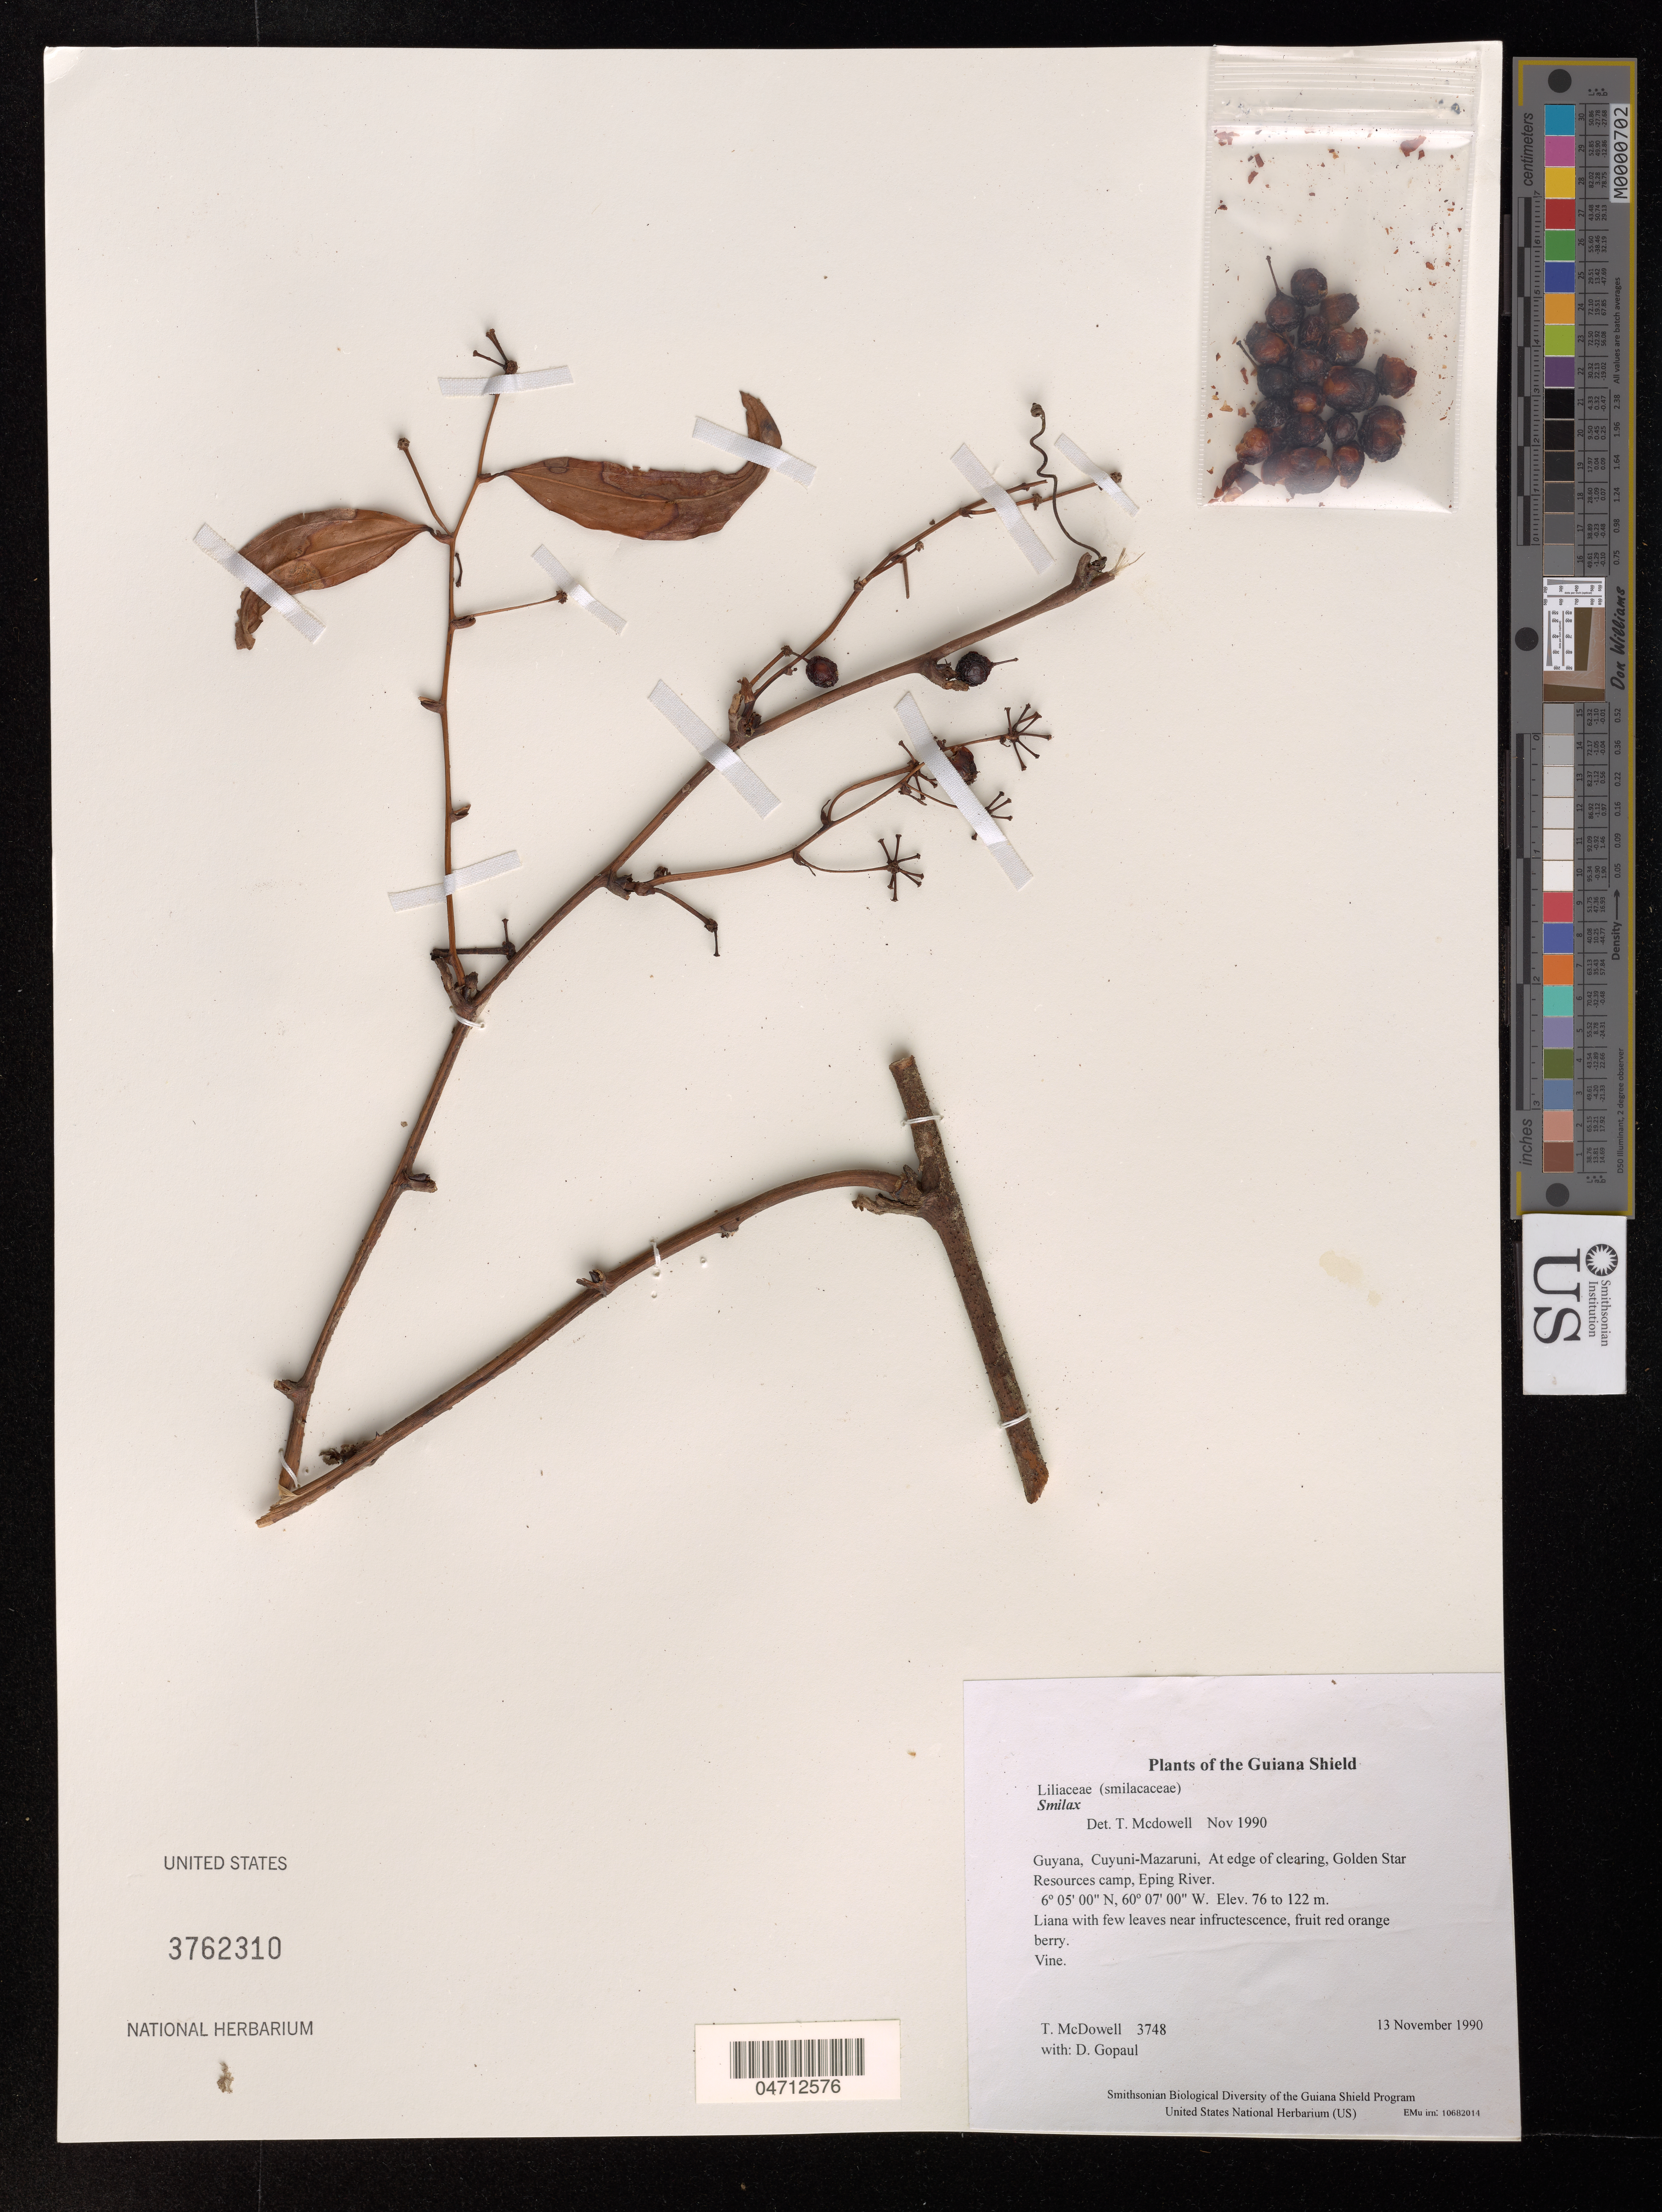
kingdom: Plantae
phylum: Tracheophyta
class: Liliopsida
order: Liliales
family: Smilacaceae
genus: Smilax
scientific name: Smilax sp.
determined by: Mcdowell, T.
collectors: T. McDowell & D. Gopaul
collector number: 3748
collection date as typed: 13 November 1990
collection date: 1990-11-13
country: Guyana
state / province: Cuyuni-Mazaruni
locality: At edge of clearing, Golden Star Resources camp, Eping River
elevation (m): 76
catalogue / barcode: US 3762310